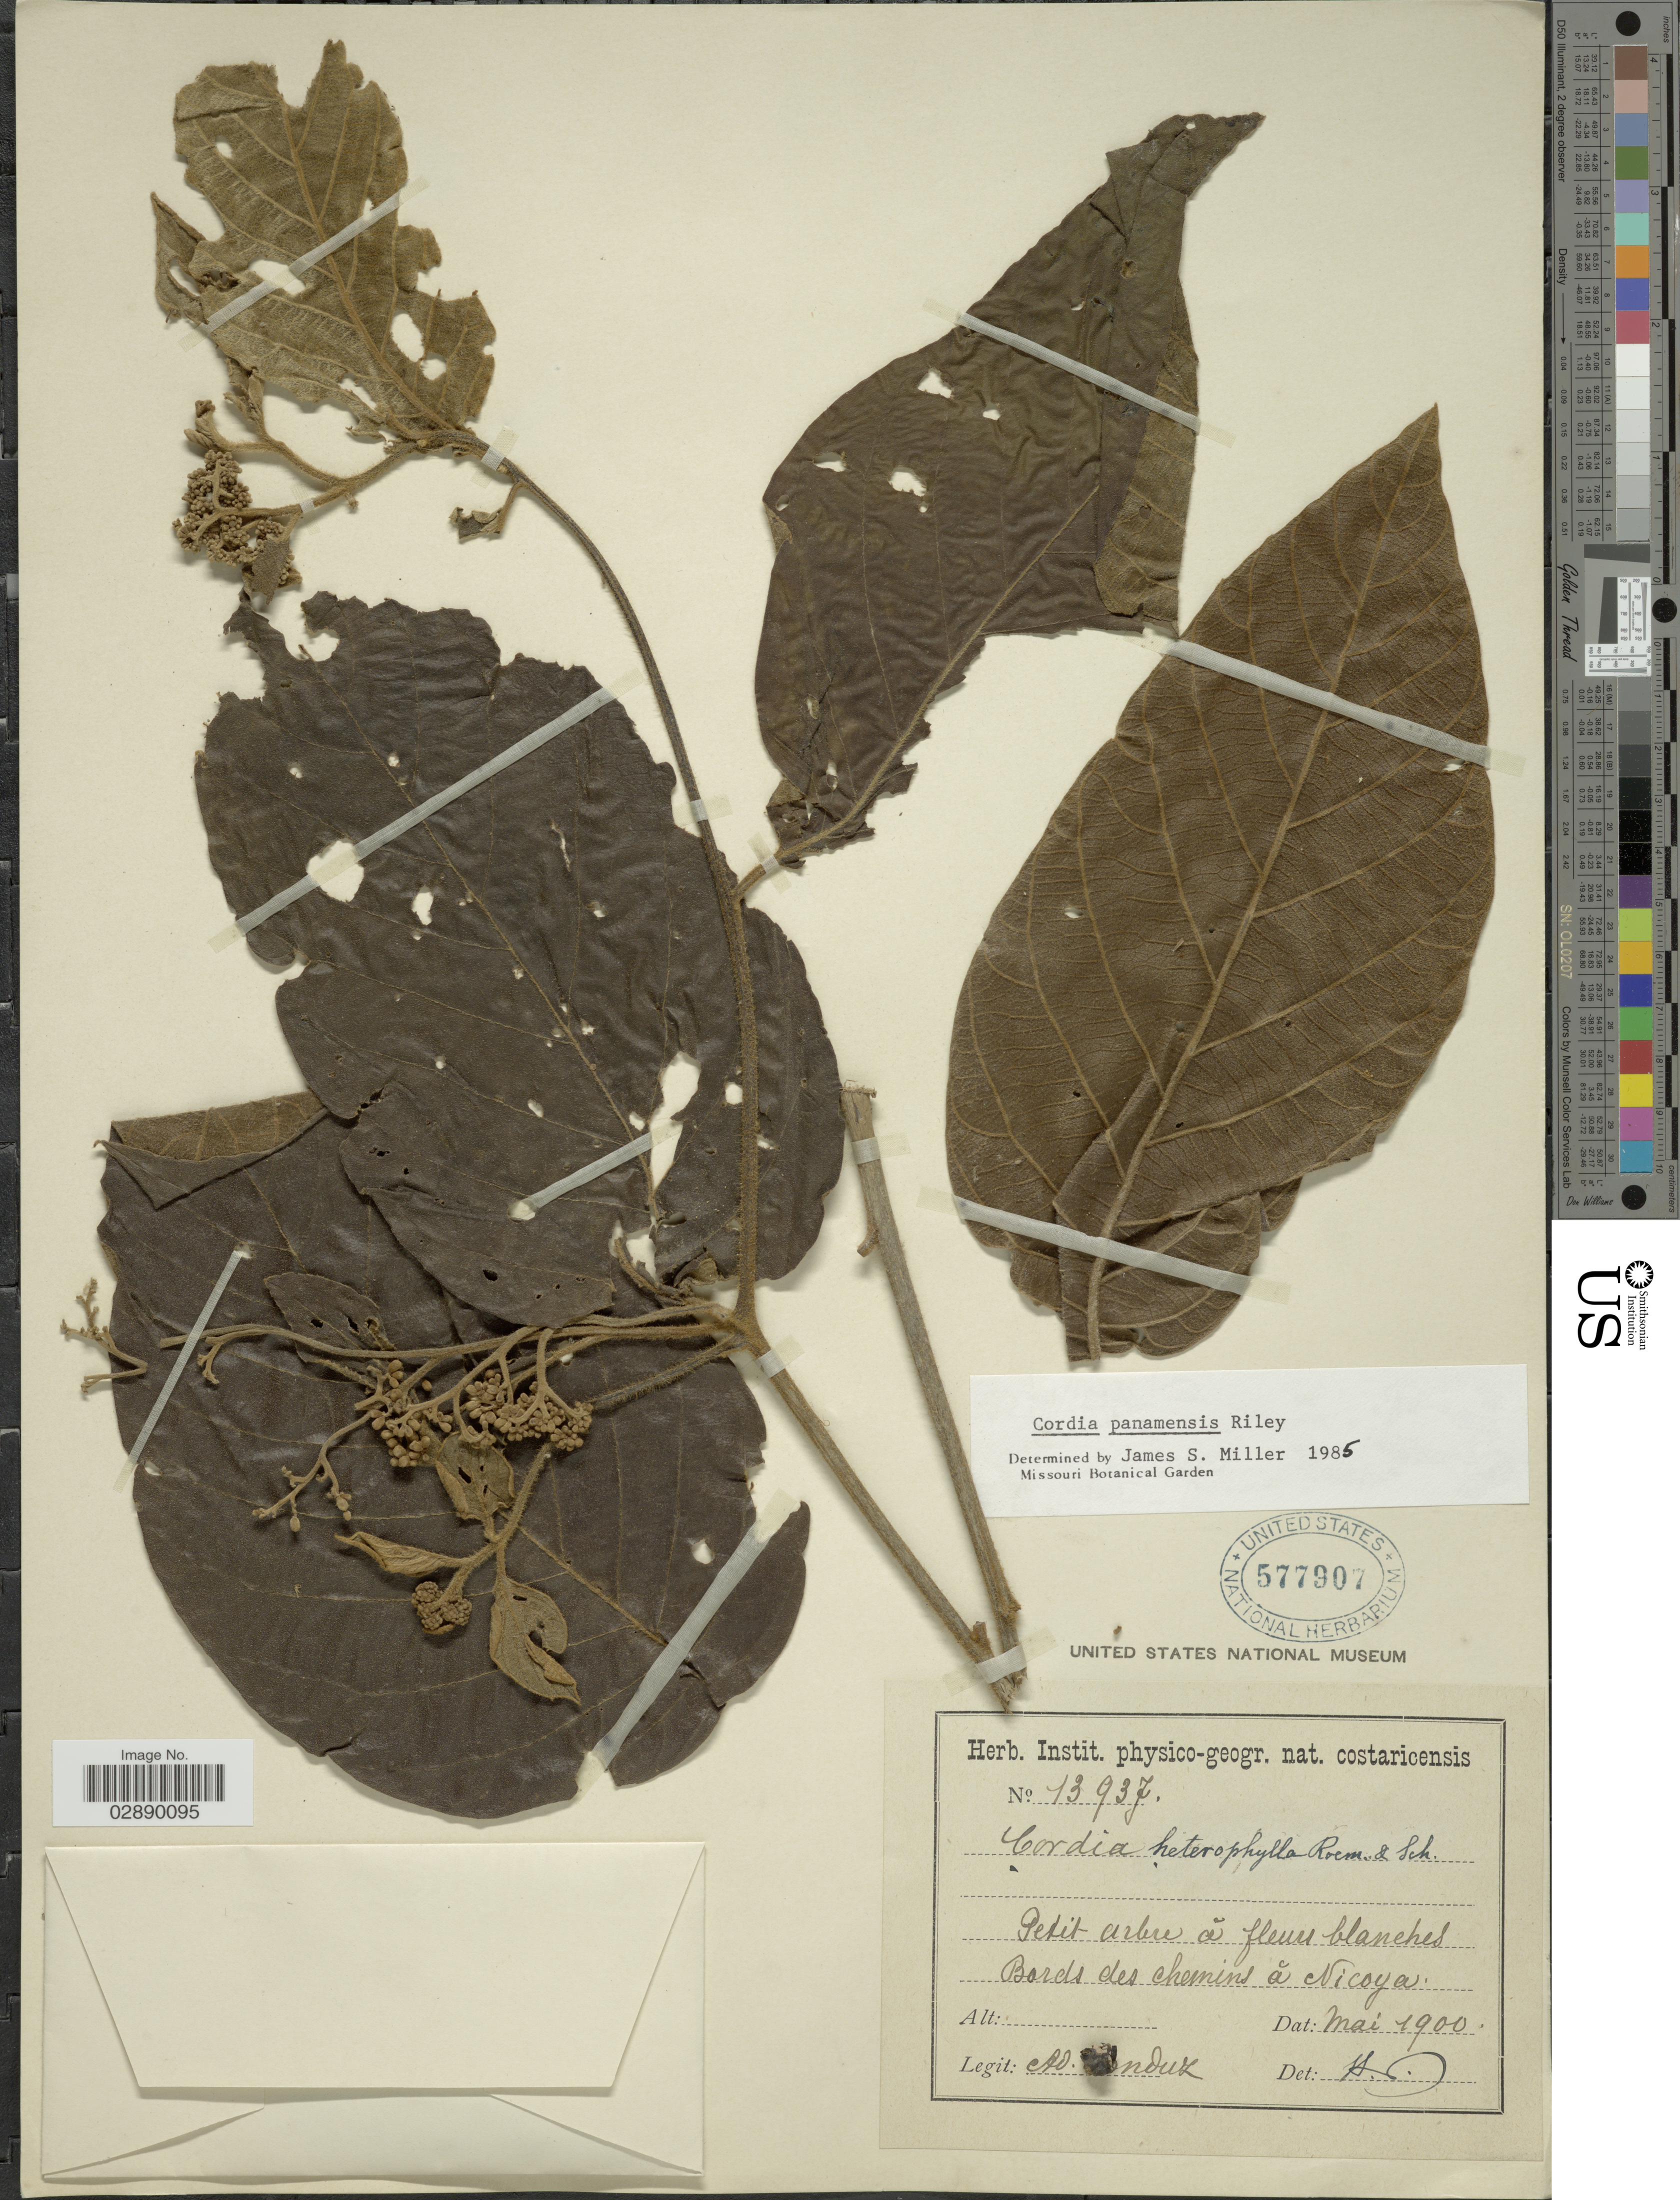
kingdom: Plantae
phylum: Tracheophyta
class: Magnoliopsida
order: Boraginales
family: Cordiaceae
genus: Cordia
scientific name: Cordia panamensis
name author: L. Riley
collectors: A. Tonduz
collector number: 13937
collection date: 1900-05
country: Costa Rica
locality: Bords des chemins á Nicoya.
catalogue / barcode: US 577907